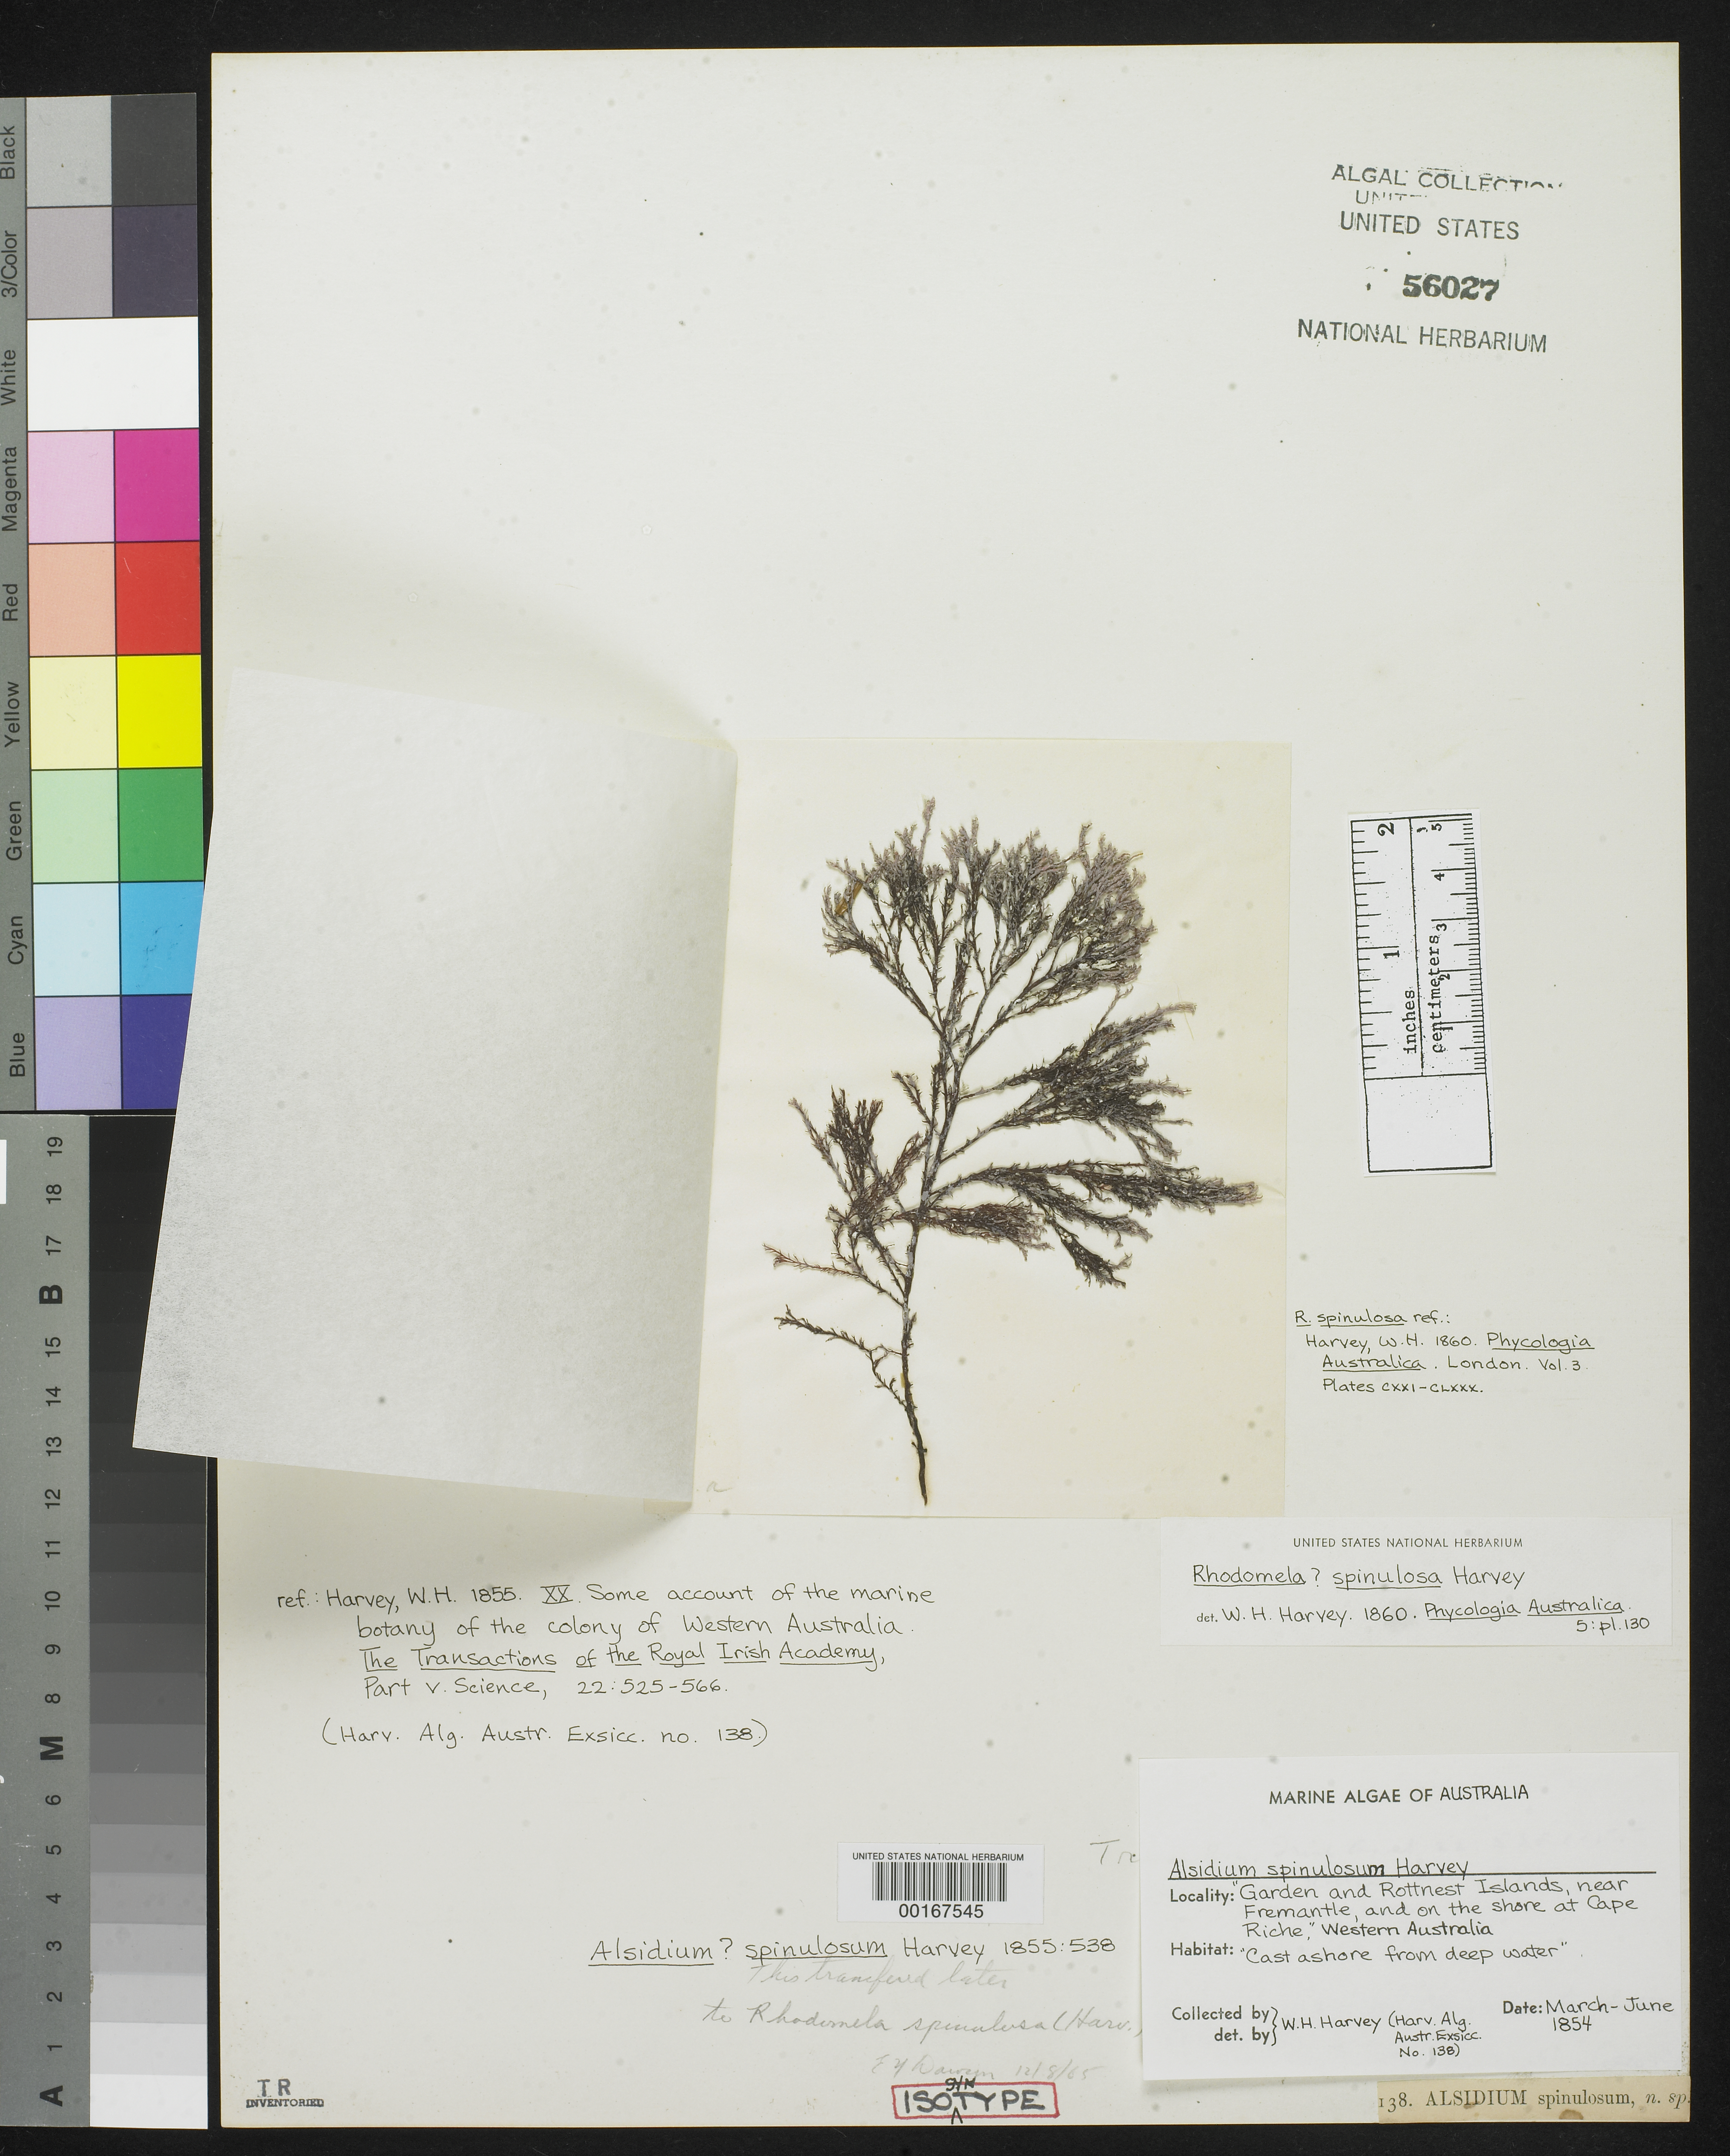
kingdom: Plantae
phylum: Rhodophyta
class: Florideophyceae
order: Ceramiales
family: Rhodomelaceae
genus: Alsidium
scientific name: Alsidium spinulosum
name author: Harv.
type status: Isotype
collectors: W. Harvey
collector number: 138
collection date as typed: Mar 1854 to -- Jun 1854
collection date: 1854-03/1854-06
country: Australia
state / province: Western Australia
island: Garden Island and Rottnest Island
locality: And Cape Riche.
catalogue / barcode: US 56027